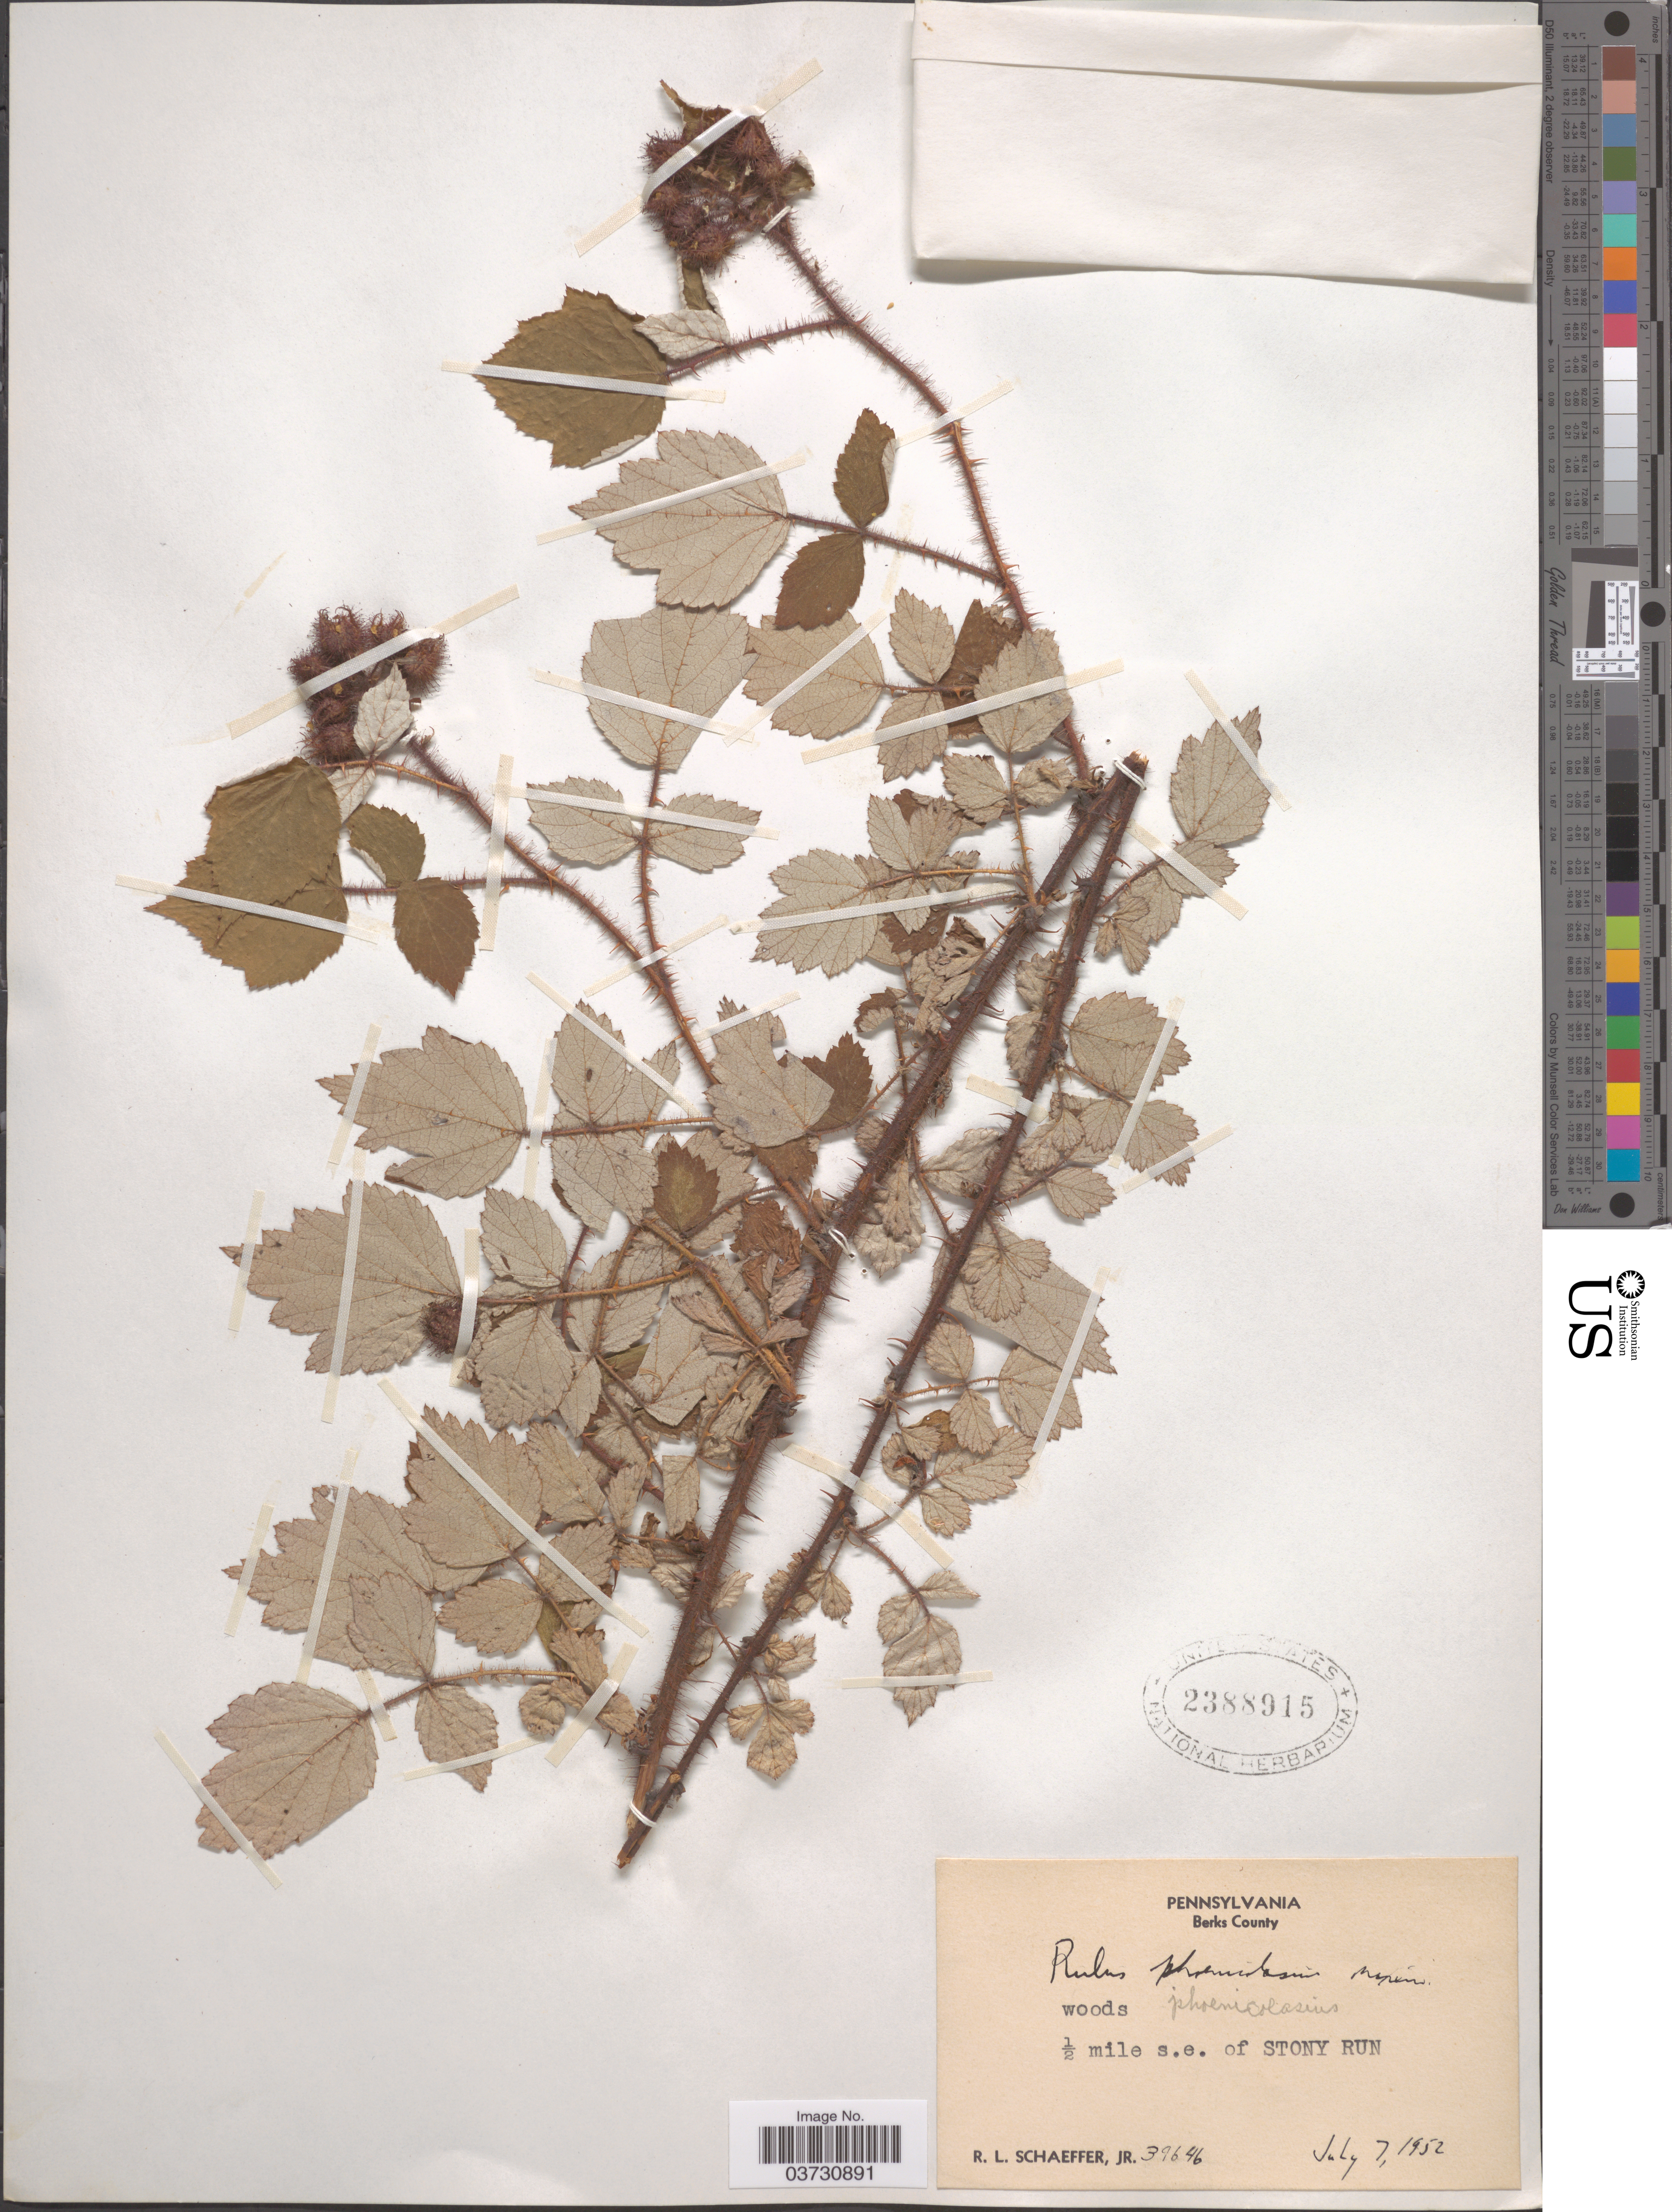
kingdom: Plantae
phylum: Tracheophyta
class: Magnoliopsida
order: Rosales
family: Rosaceae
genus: Rubus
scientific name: Rubus phoenicolasius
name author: Maxim.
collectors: R. Schaeffer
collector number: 39646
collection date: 1952-07-07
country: United States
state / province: Pennsylvania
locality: Berks County. ½ mile s.e. of Stony Run.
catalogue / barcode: US 2388915